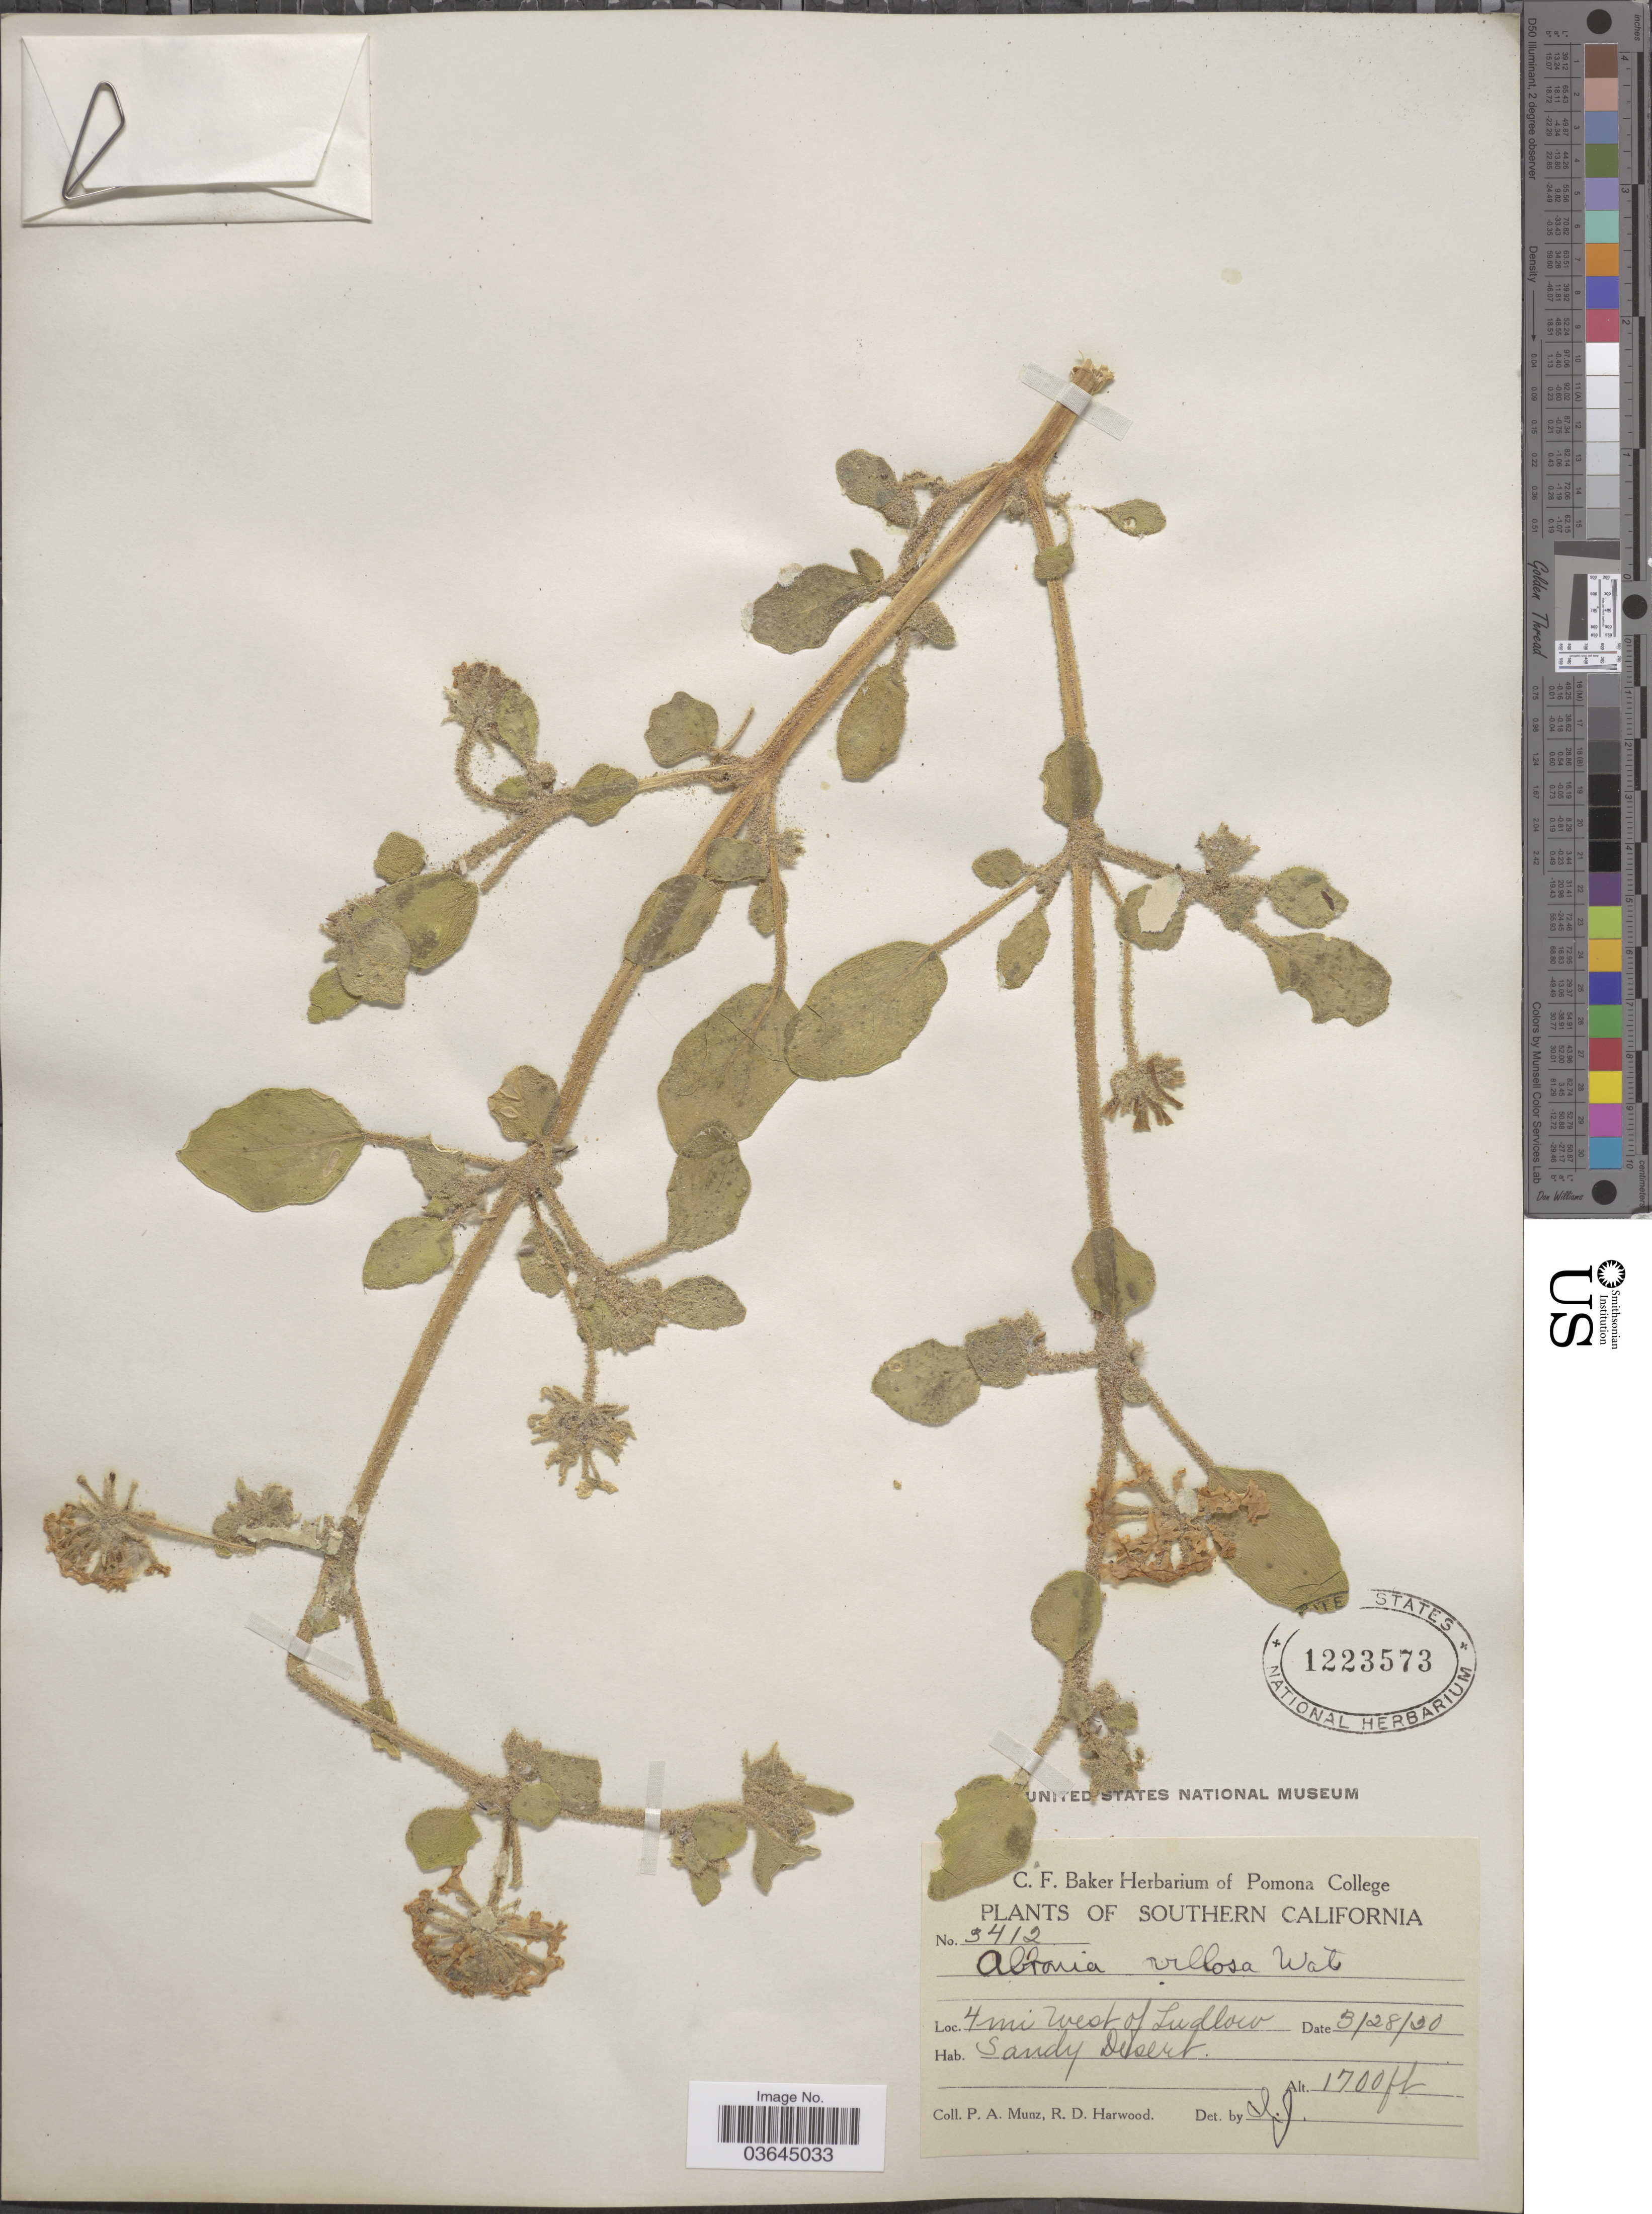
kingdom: Plantae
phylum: Tracheophyta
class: Magnoliopsida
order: Caryophyllales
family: Nyctaginaceae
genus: Abronia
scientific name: Abronia villosa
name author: S. Watson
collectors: P. A. Munz & R. Harwood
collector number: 3412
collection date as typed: Transcribed d/m/y: 28/3/20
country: United States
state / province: California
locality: Southern California. 4 mi. west of Ludlow.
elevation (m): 518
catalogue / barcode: US 1223573